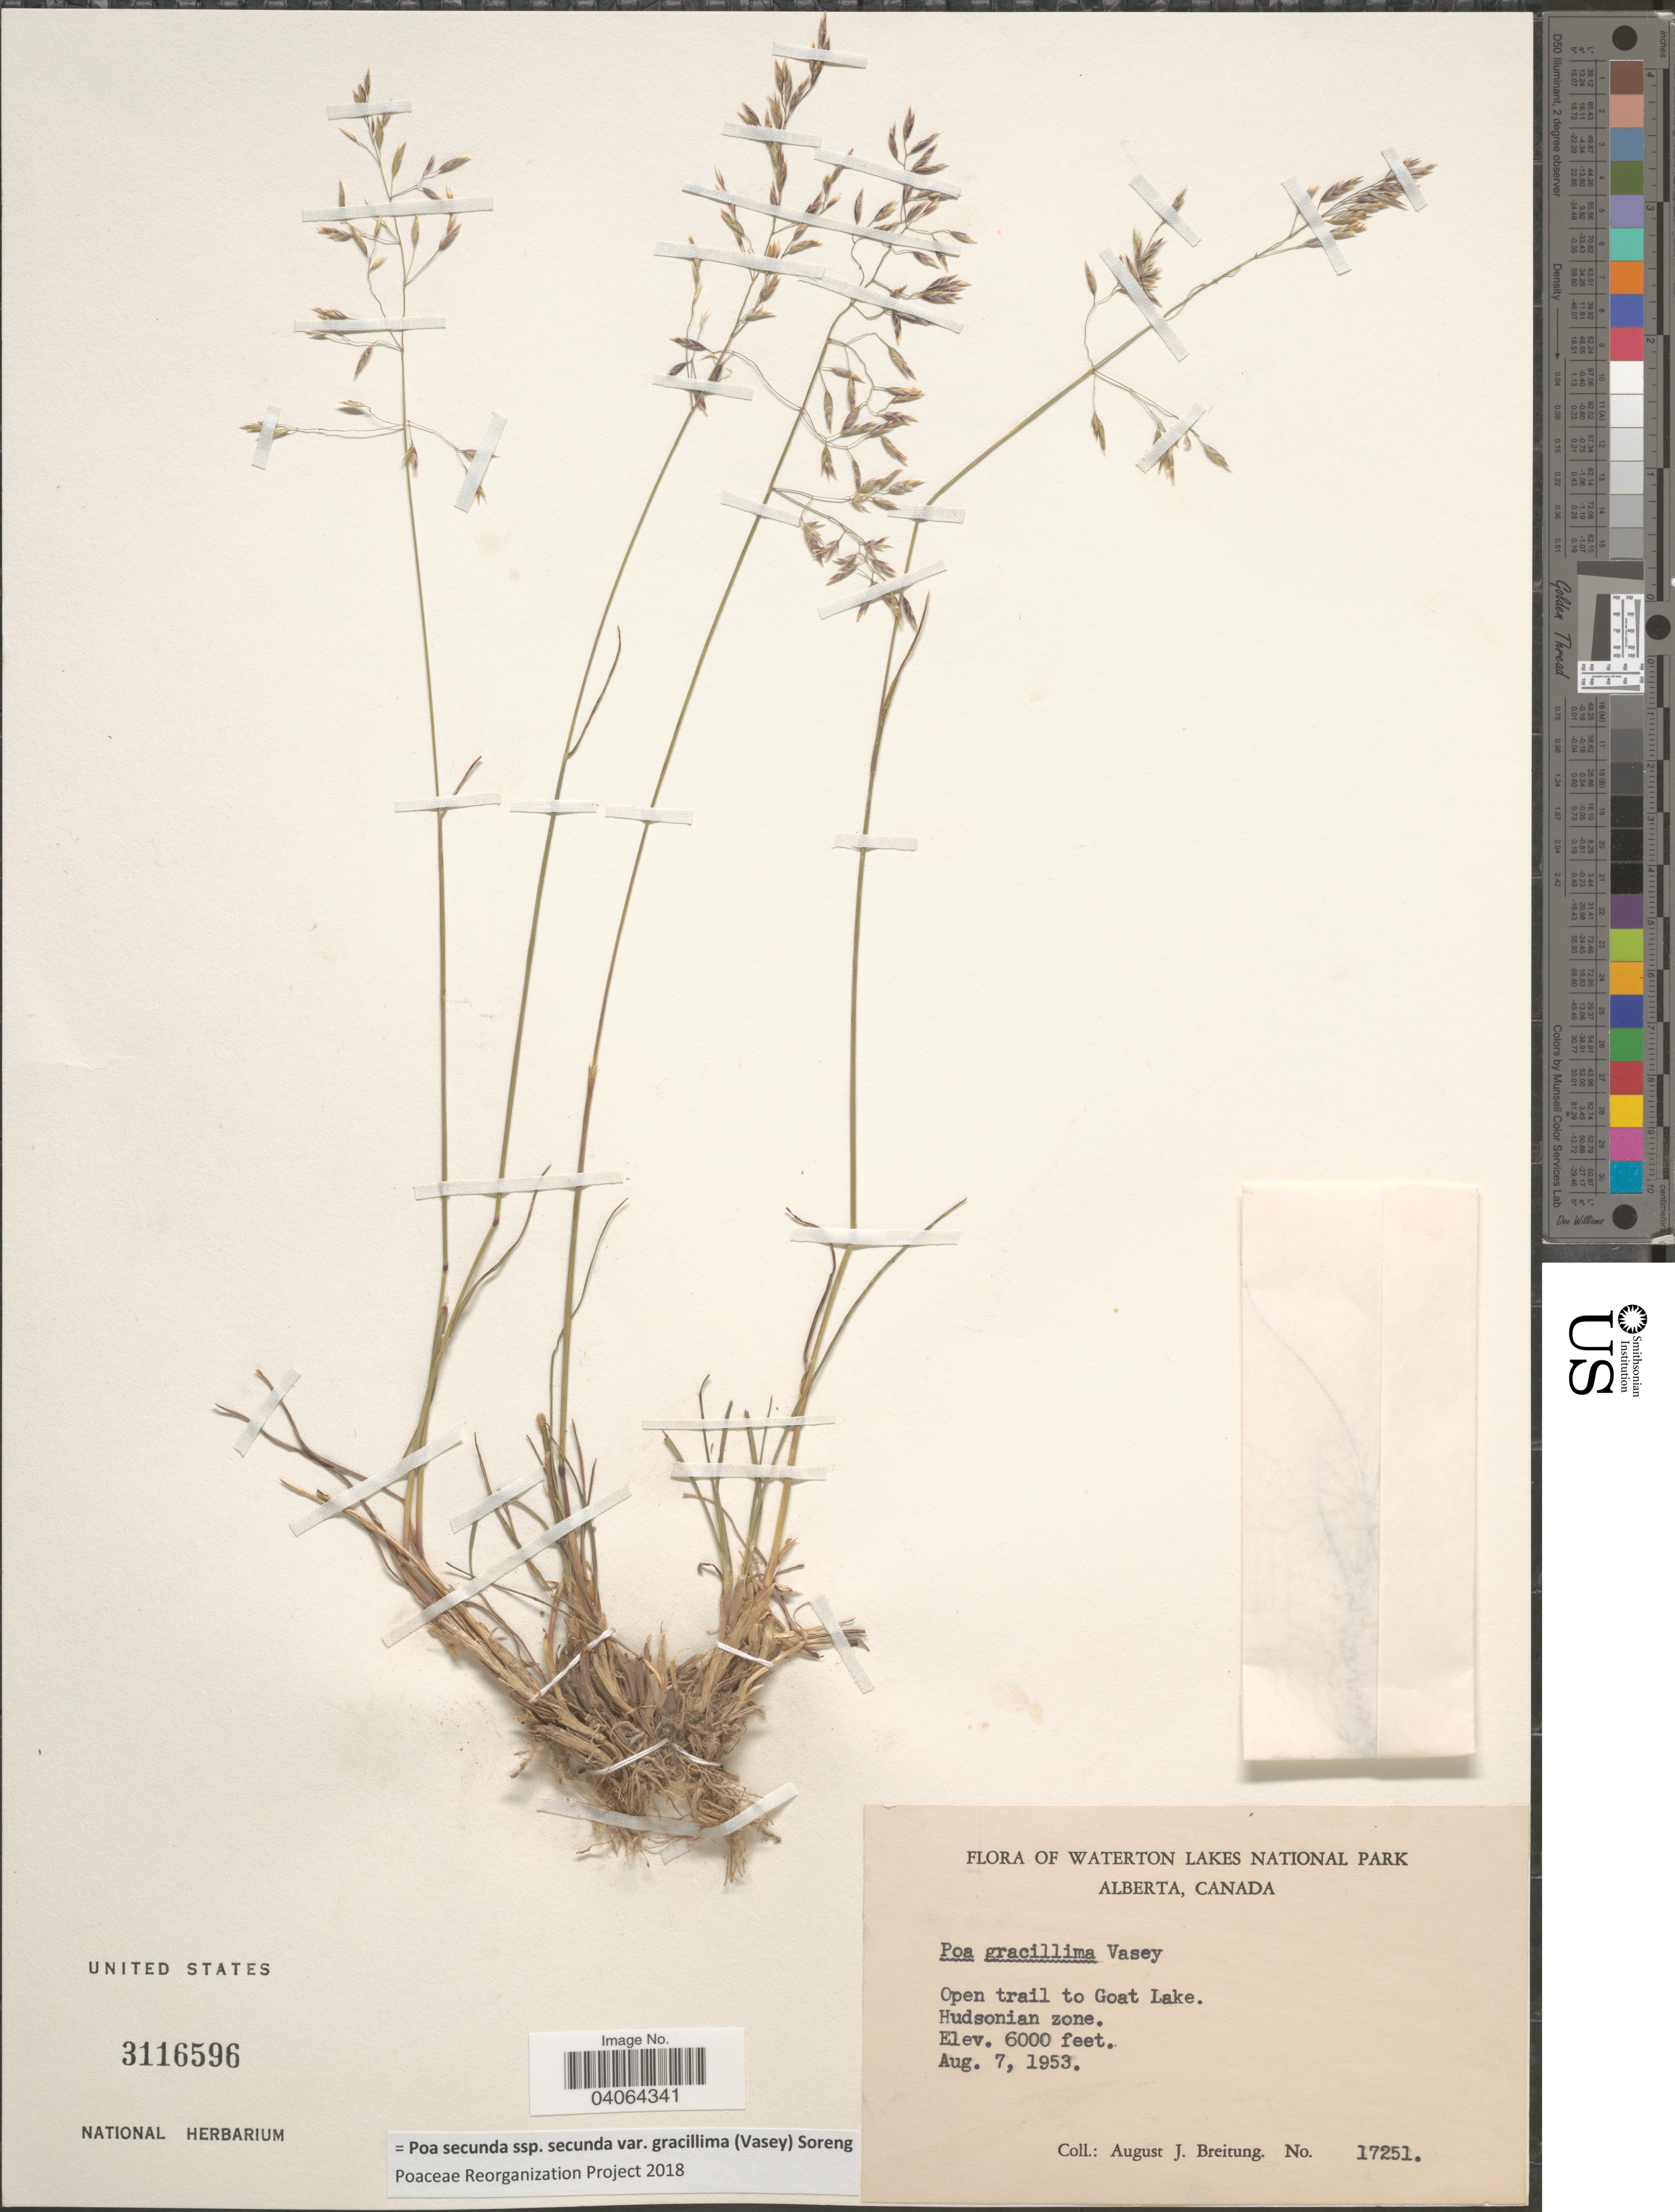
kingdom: Plantae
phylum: Tracheophyta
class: Liliopsida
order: Poales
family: Poaceae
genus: Poa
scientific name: Poa secunda subsp. secunda var. gracillima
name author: (Vasey) Soreng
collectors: A. Breitung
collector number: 17251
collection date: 1953-08-07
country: Canada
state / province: Alberta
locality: Waterton Lakes National Park. Open trail to Goat Lake. Hudsonian Zone.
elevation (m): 1829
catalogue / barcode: US 3116596